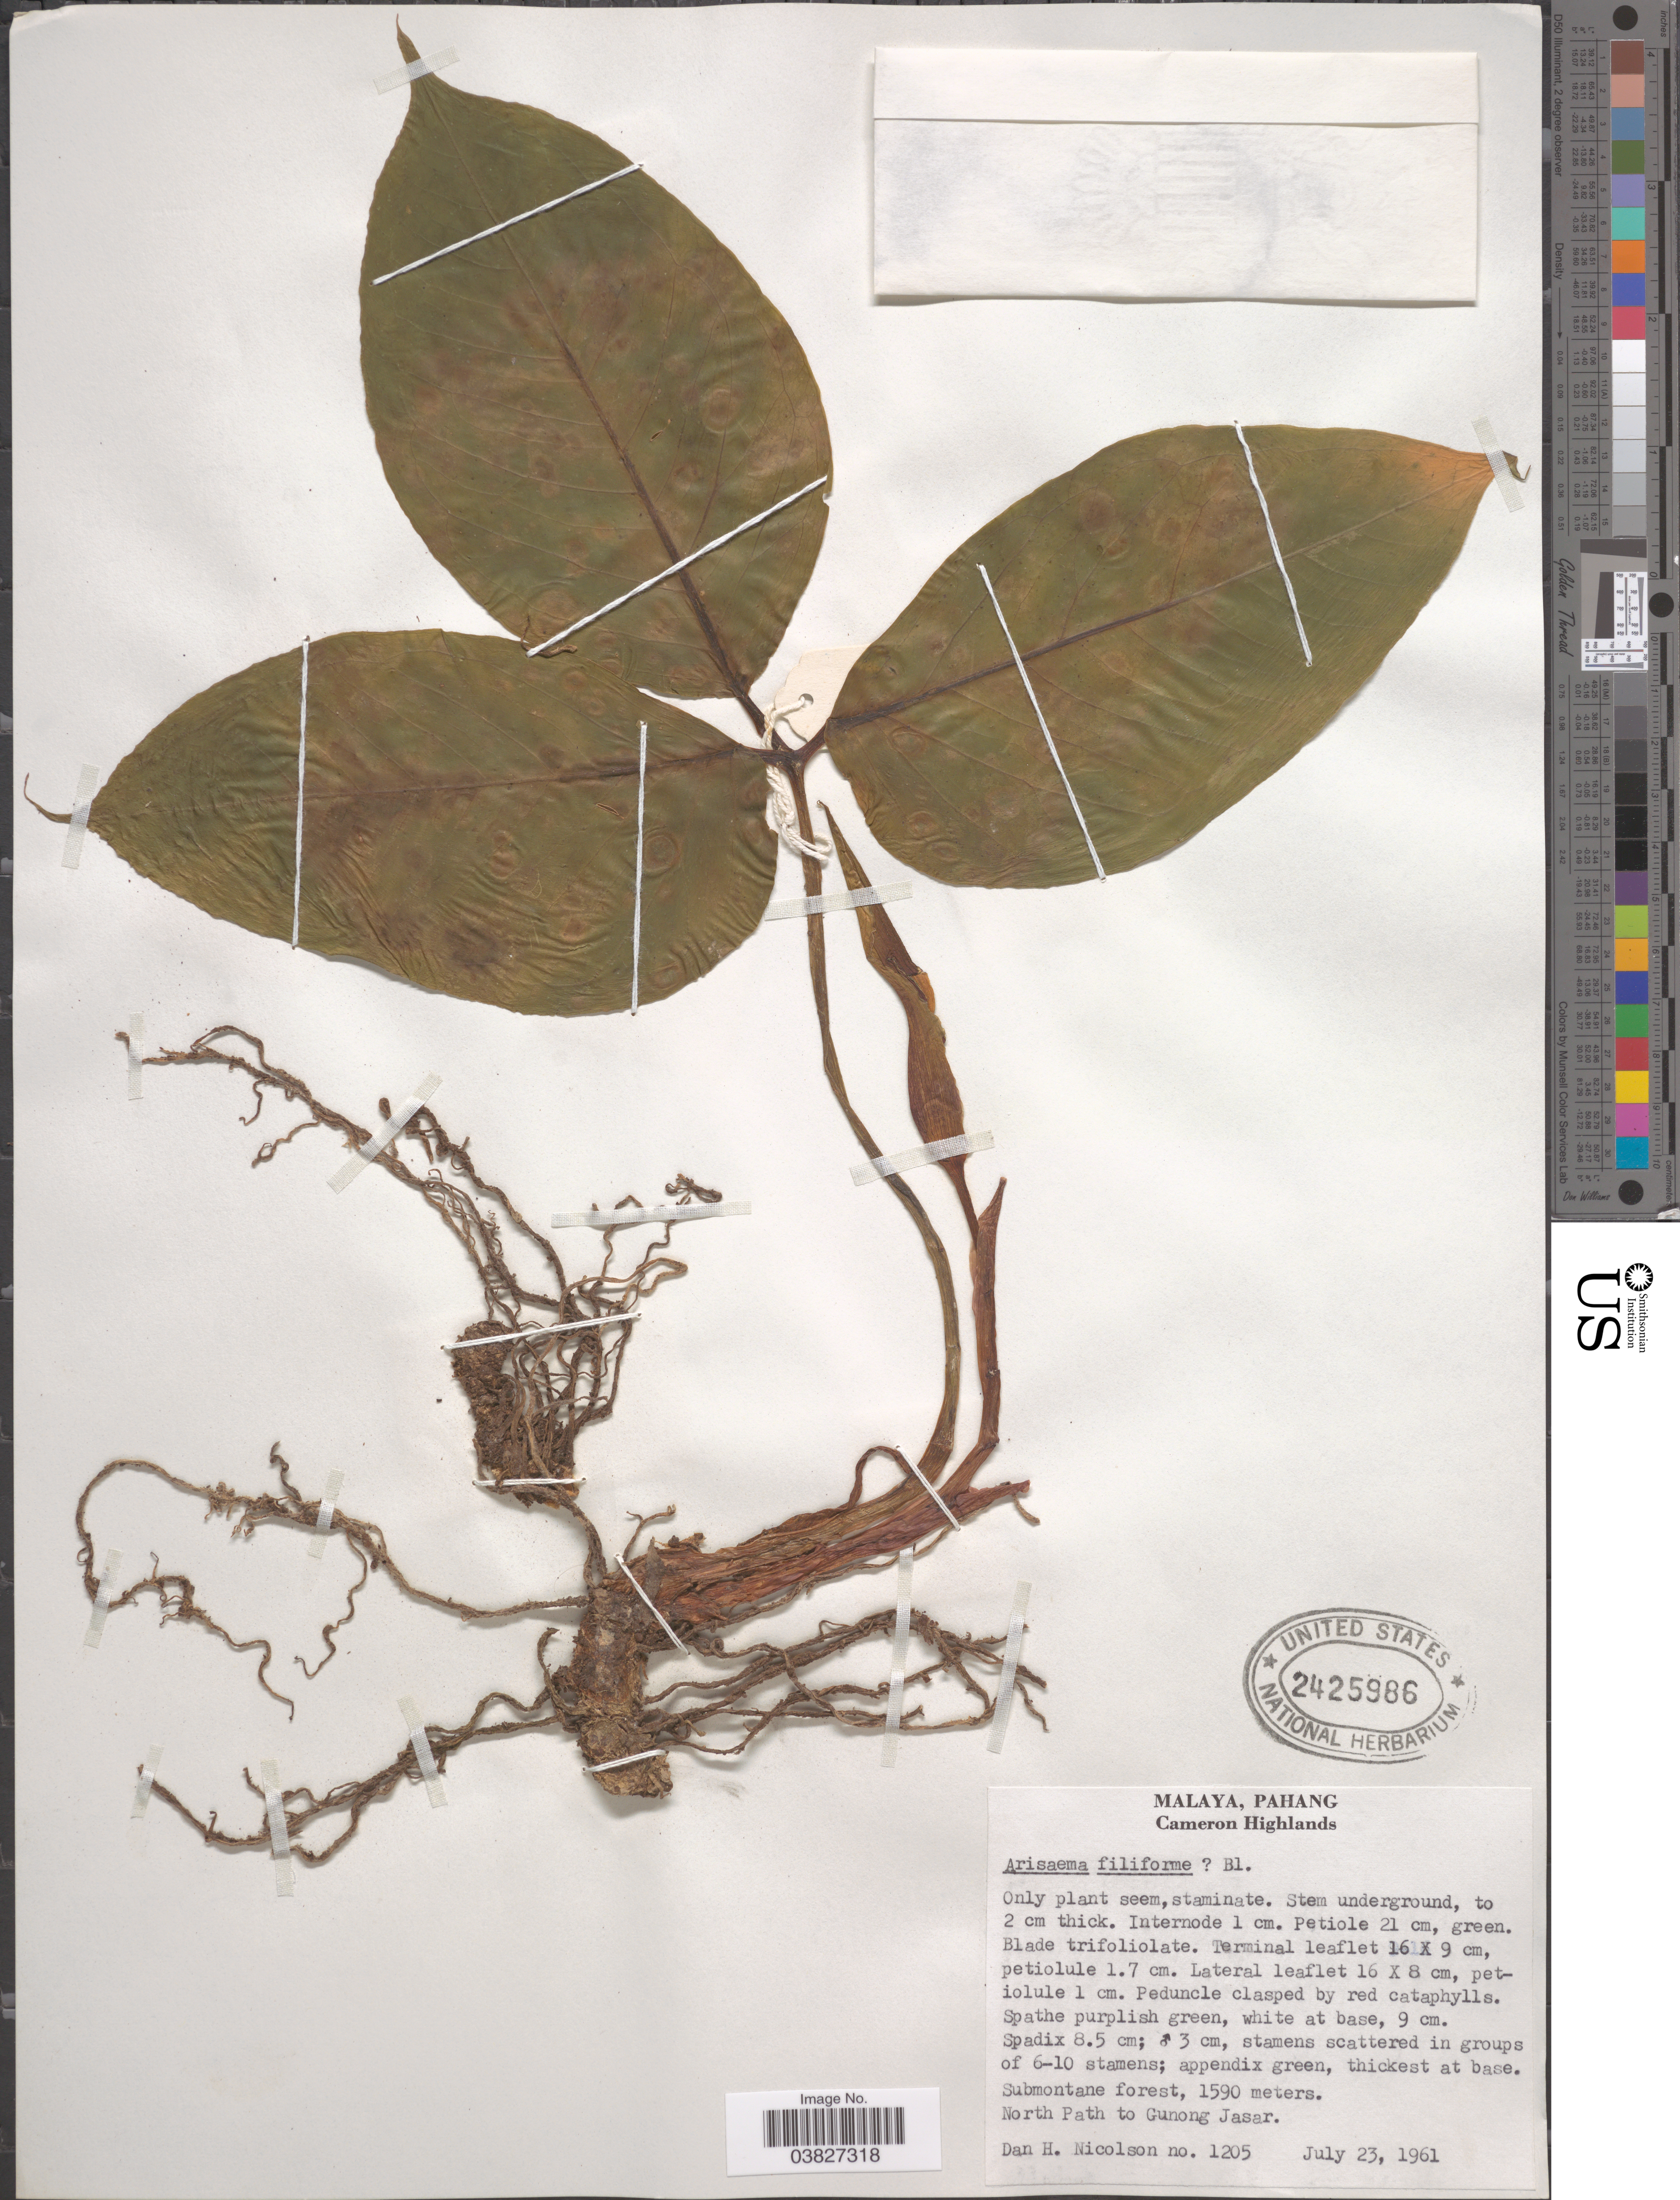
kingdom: Plantae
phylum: Tracheophyta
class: Liliopsida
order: Alismatales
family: Araceae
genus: Arisaema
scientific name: Arisaema filiforme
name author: (Reinw.) Blume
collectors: D. H. Nicolson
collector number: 1205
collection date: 1961-07-23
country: Malaysia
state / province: Pahang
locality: Malaya. Cameron Highlands. North Path to Gunong Jasar.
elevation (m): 1590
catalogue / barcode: US 2425986